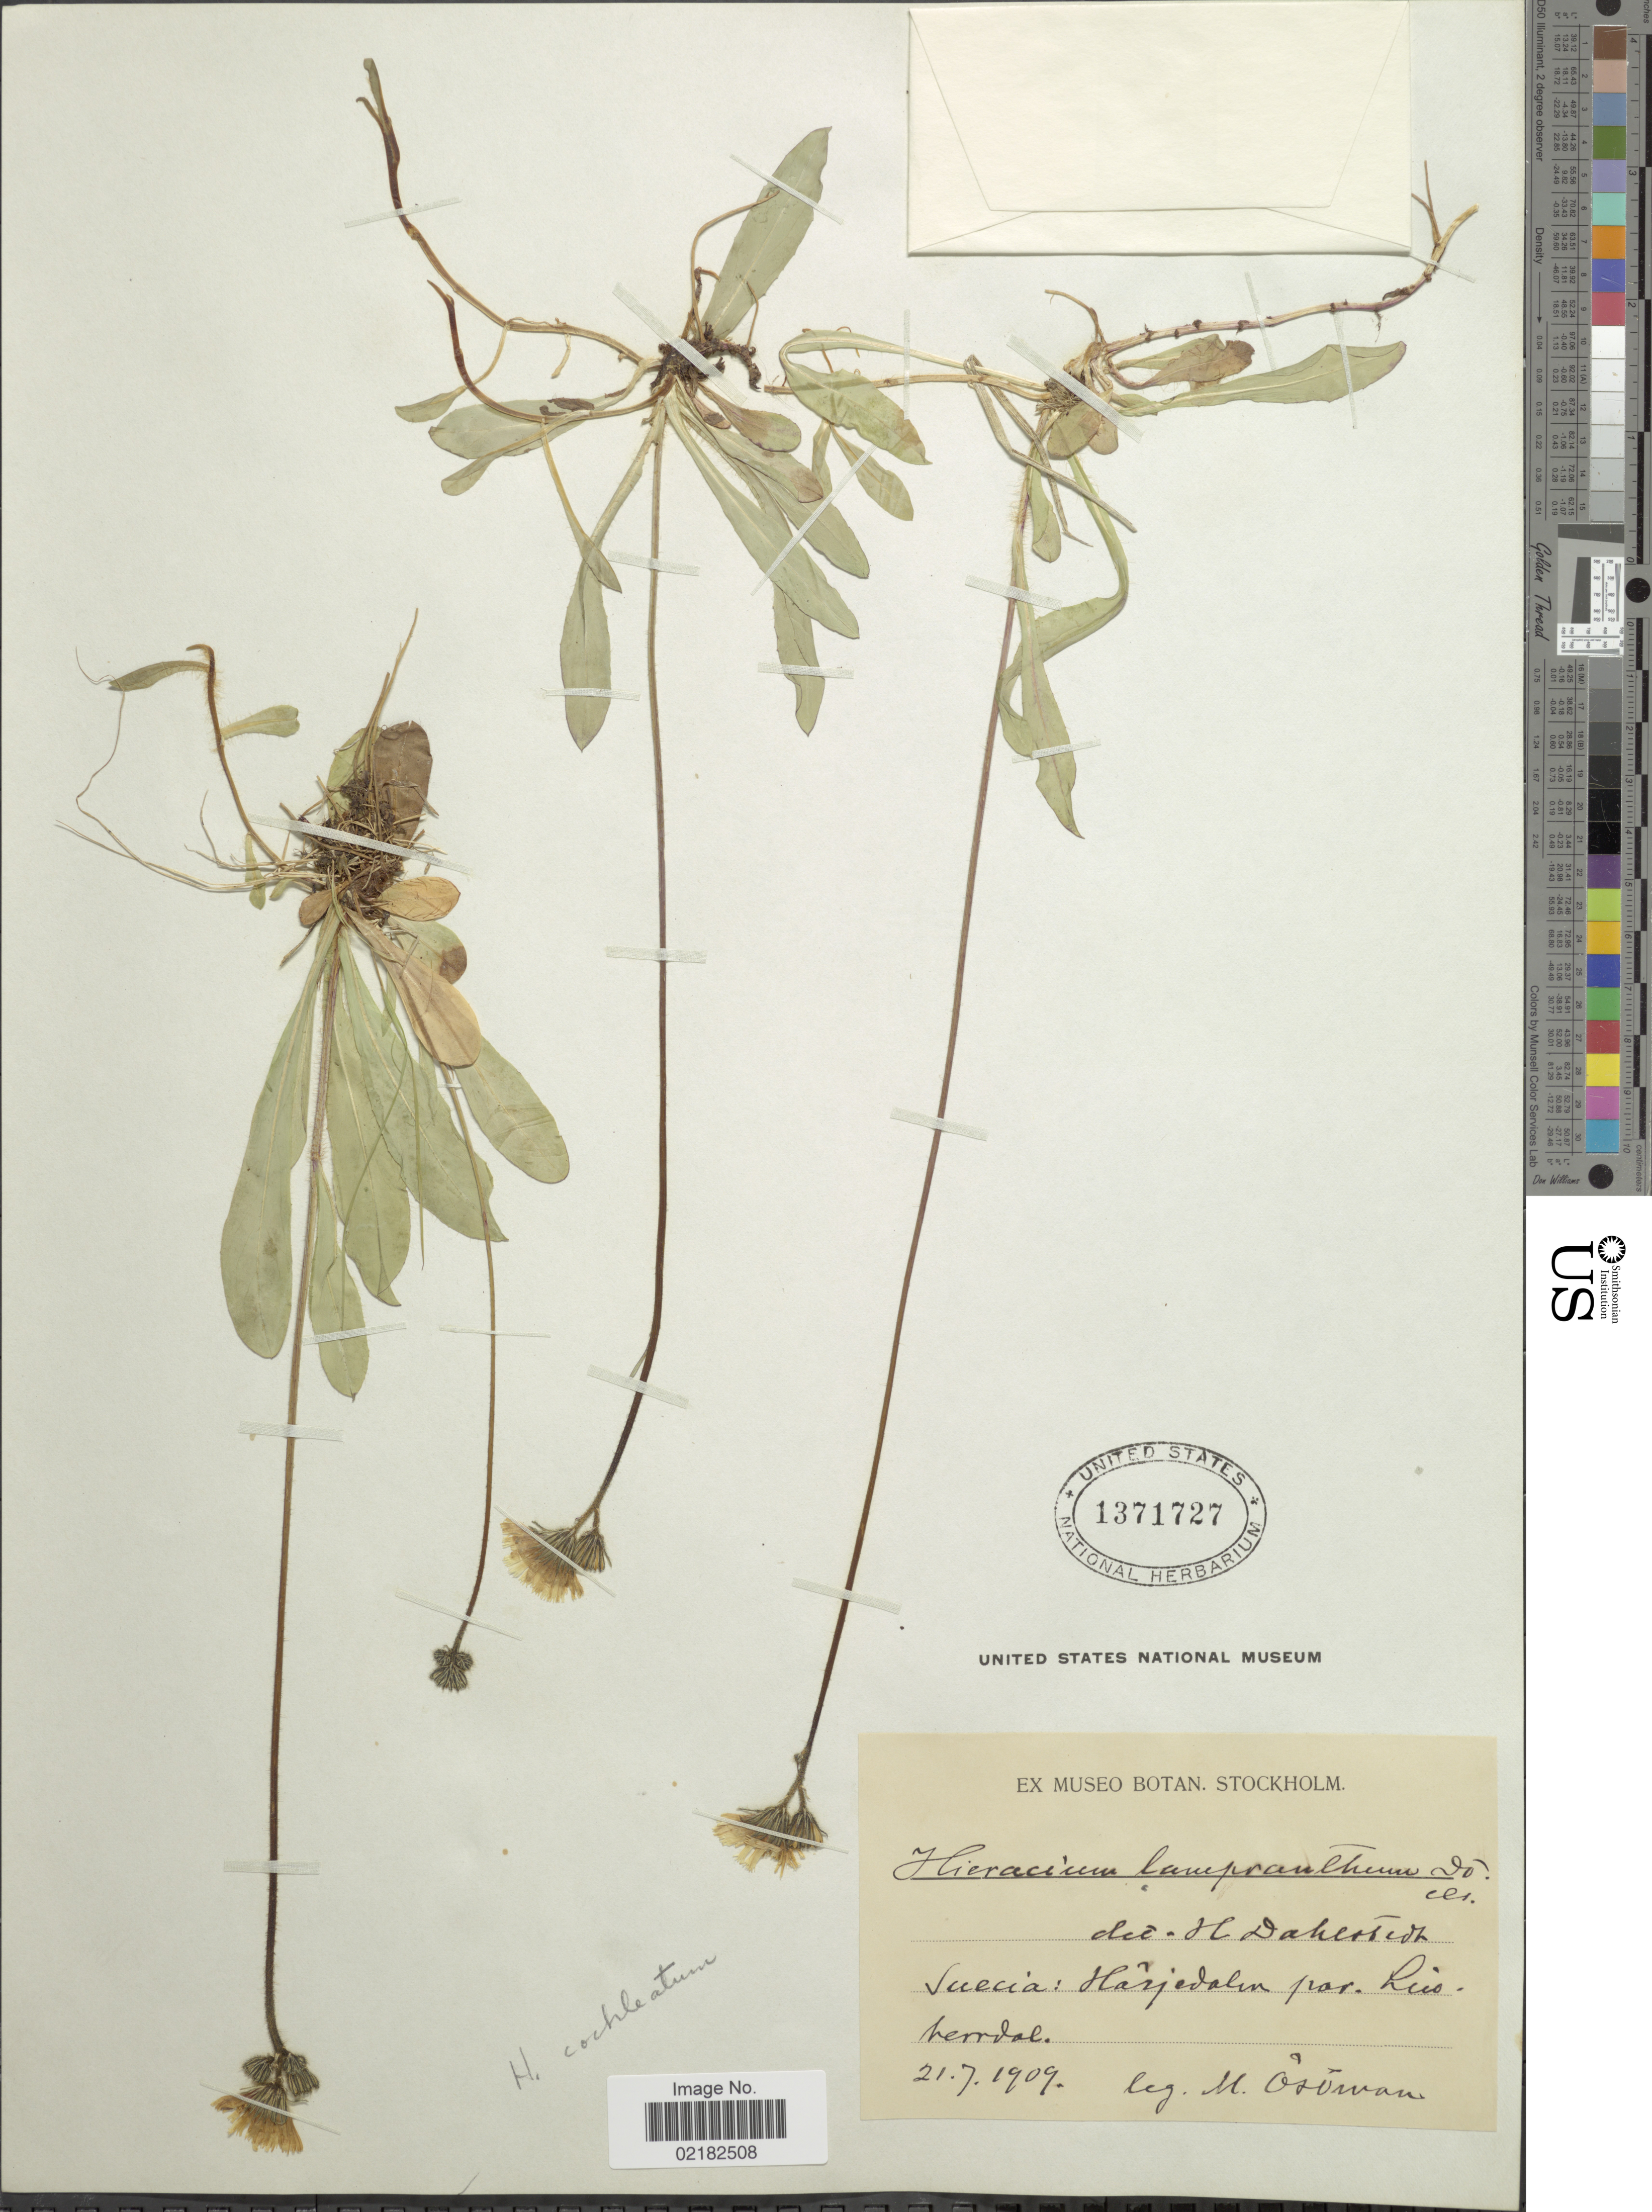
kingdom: Plantae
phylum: Tracheophyta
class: Magnoliopsida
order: Asterales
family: Asteraceae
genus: Hieracium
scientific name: Hieracium cochleatum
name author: Norrlin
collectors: M. Ostman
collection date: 1909-07-21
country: Sweden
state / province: Jamtland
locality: Suecia, Harjedalen, par. Lusherrdal [ = Lillherrdal ?].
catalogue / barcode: US 1371727